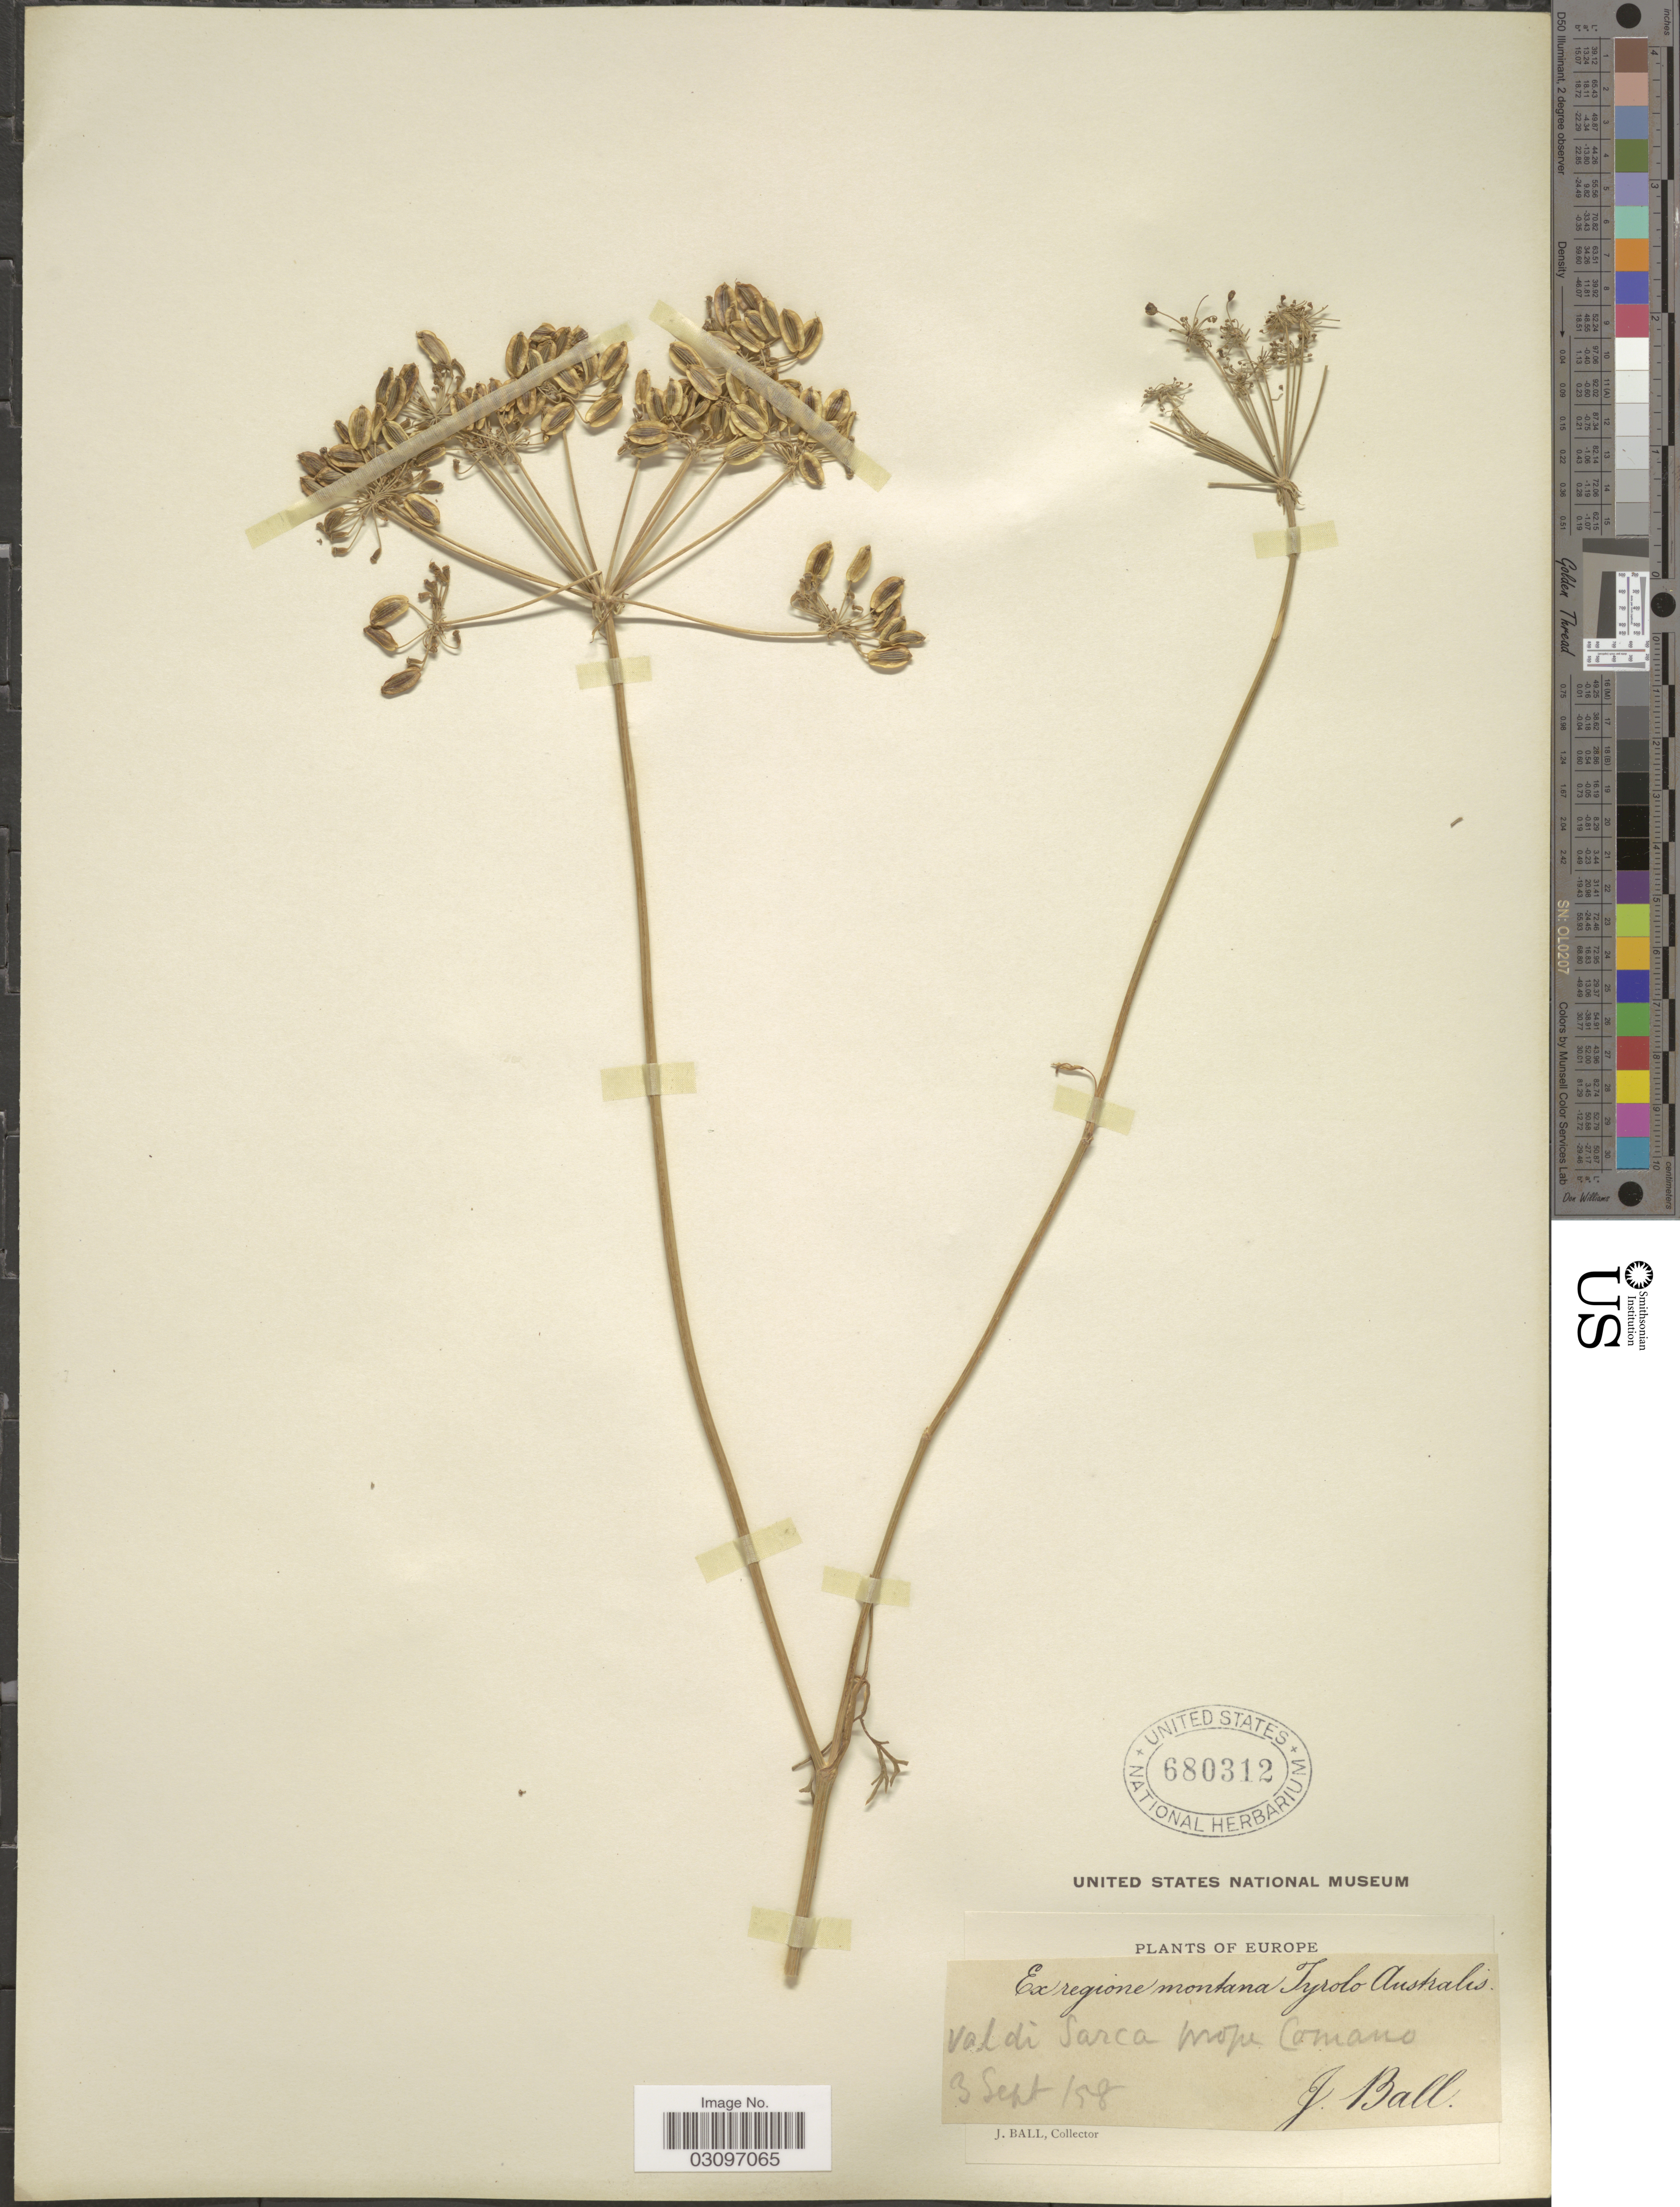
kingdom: Plantae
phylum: Tracheophyta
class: Magnoliopsida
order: Apiales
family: Apiaceae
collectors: J. Ball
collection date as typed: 3 Sept 158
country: Italy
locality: Europe. Val di Sarca prope Comano.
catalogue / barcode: US 680312